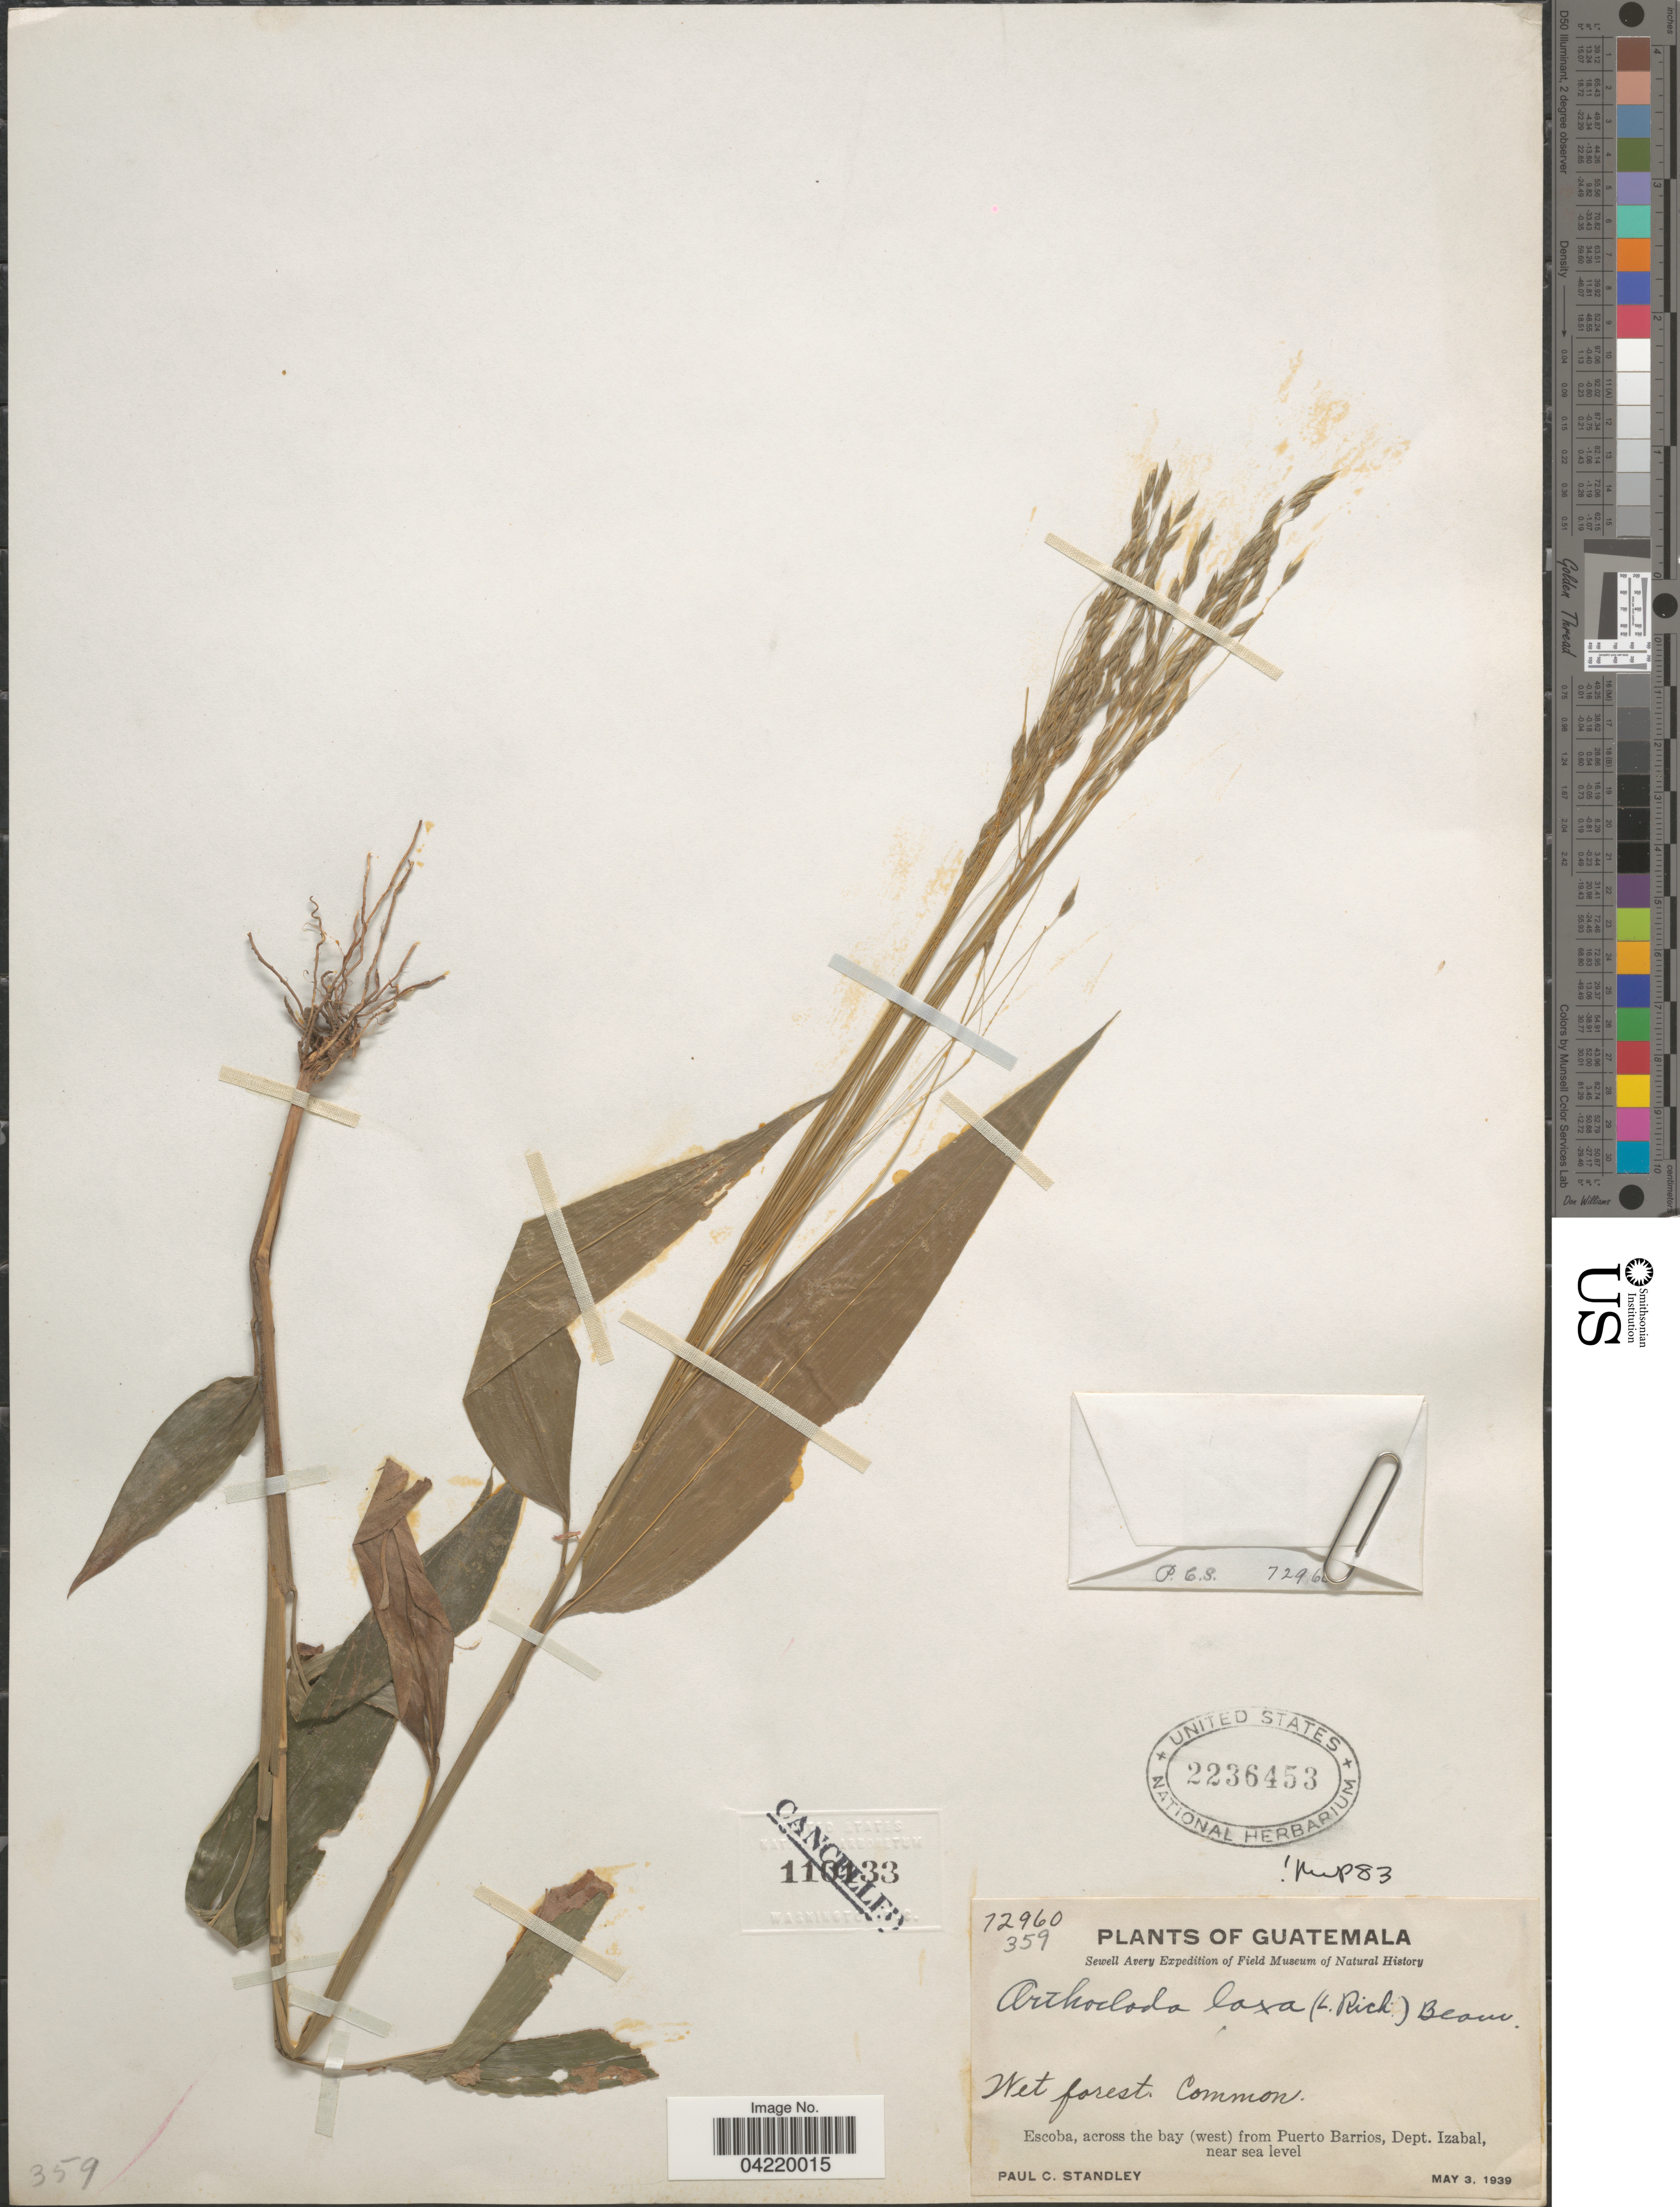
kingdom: Plantae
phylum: Tracheophyta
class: Liliopsida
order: Poales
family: Poaceae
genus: Orthoclada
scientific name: Orthoclada laxa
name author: P. Beauv.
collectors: P. C. Standley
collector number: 72960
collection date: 1939-05-03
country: Guatemala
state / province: Izabal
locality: Sewell Avery Expedition of Field Museum of Natural History. Wet forest. Common. Escoba, across the bay (west) from Puerto Barrios, Dept. Izabal.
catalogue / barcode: US 2236453